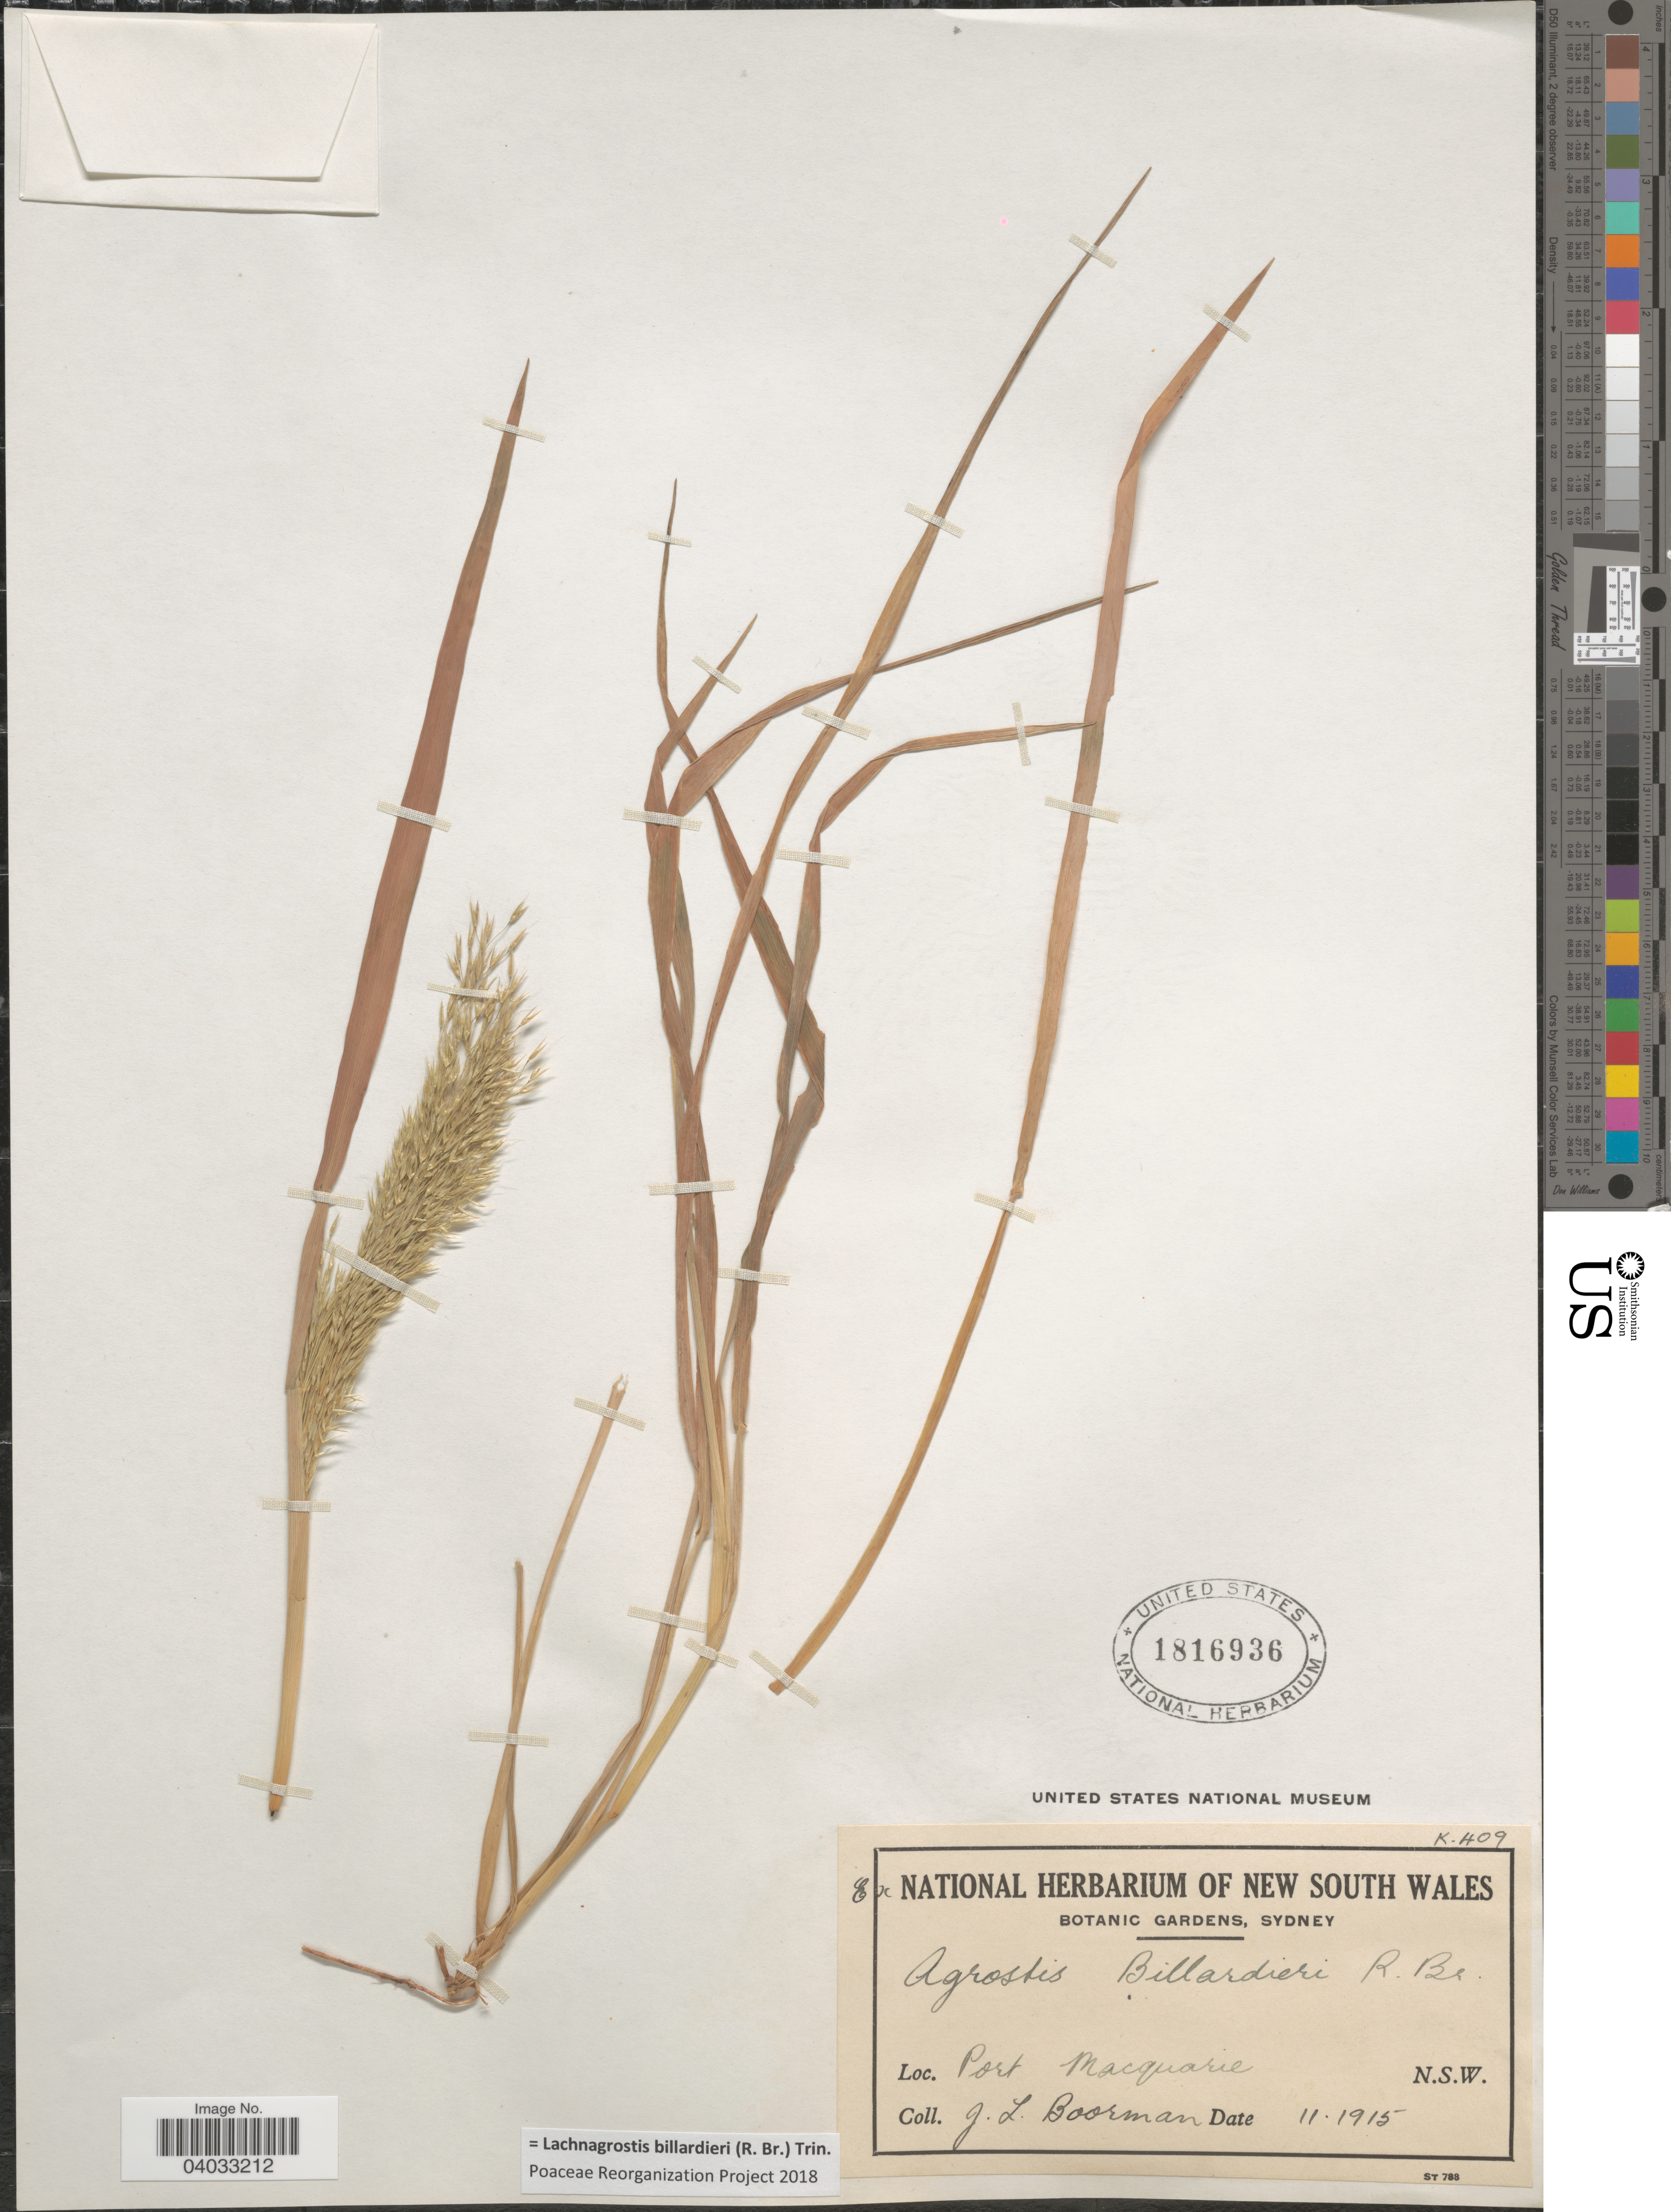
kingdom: Plantae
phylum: Tracheophyta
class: Liliopsida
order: Poales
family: Poaceae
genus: Lachnagrostis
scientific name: Lachnagrostis billardieri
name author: (R. Br.) Trin.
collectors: J. Boorman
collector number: K.409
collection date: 1915-11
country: Australia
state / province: New South Wales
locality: Port Macquarie.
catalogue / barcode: US 1816936